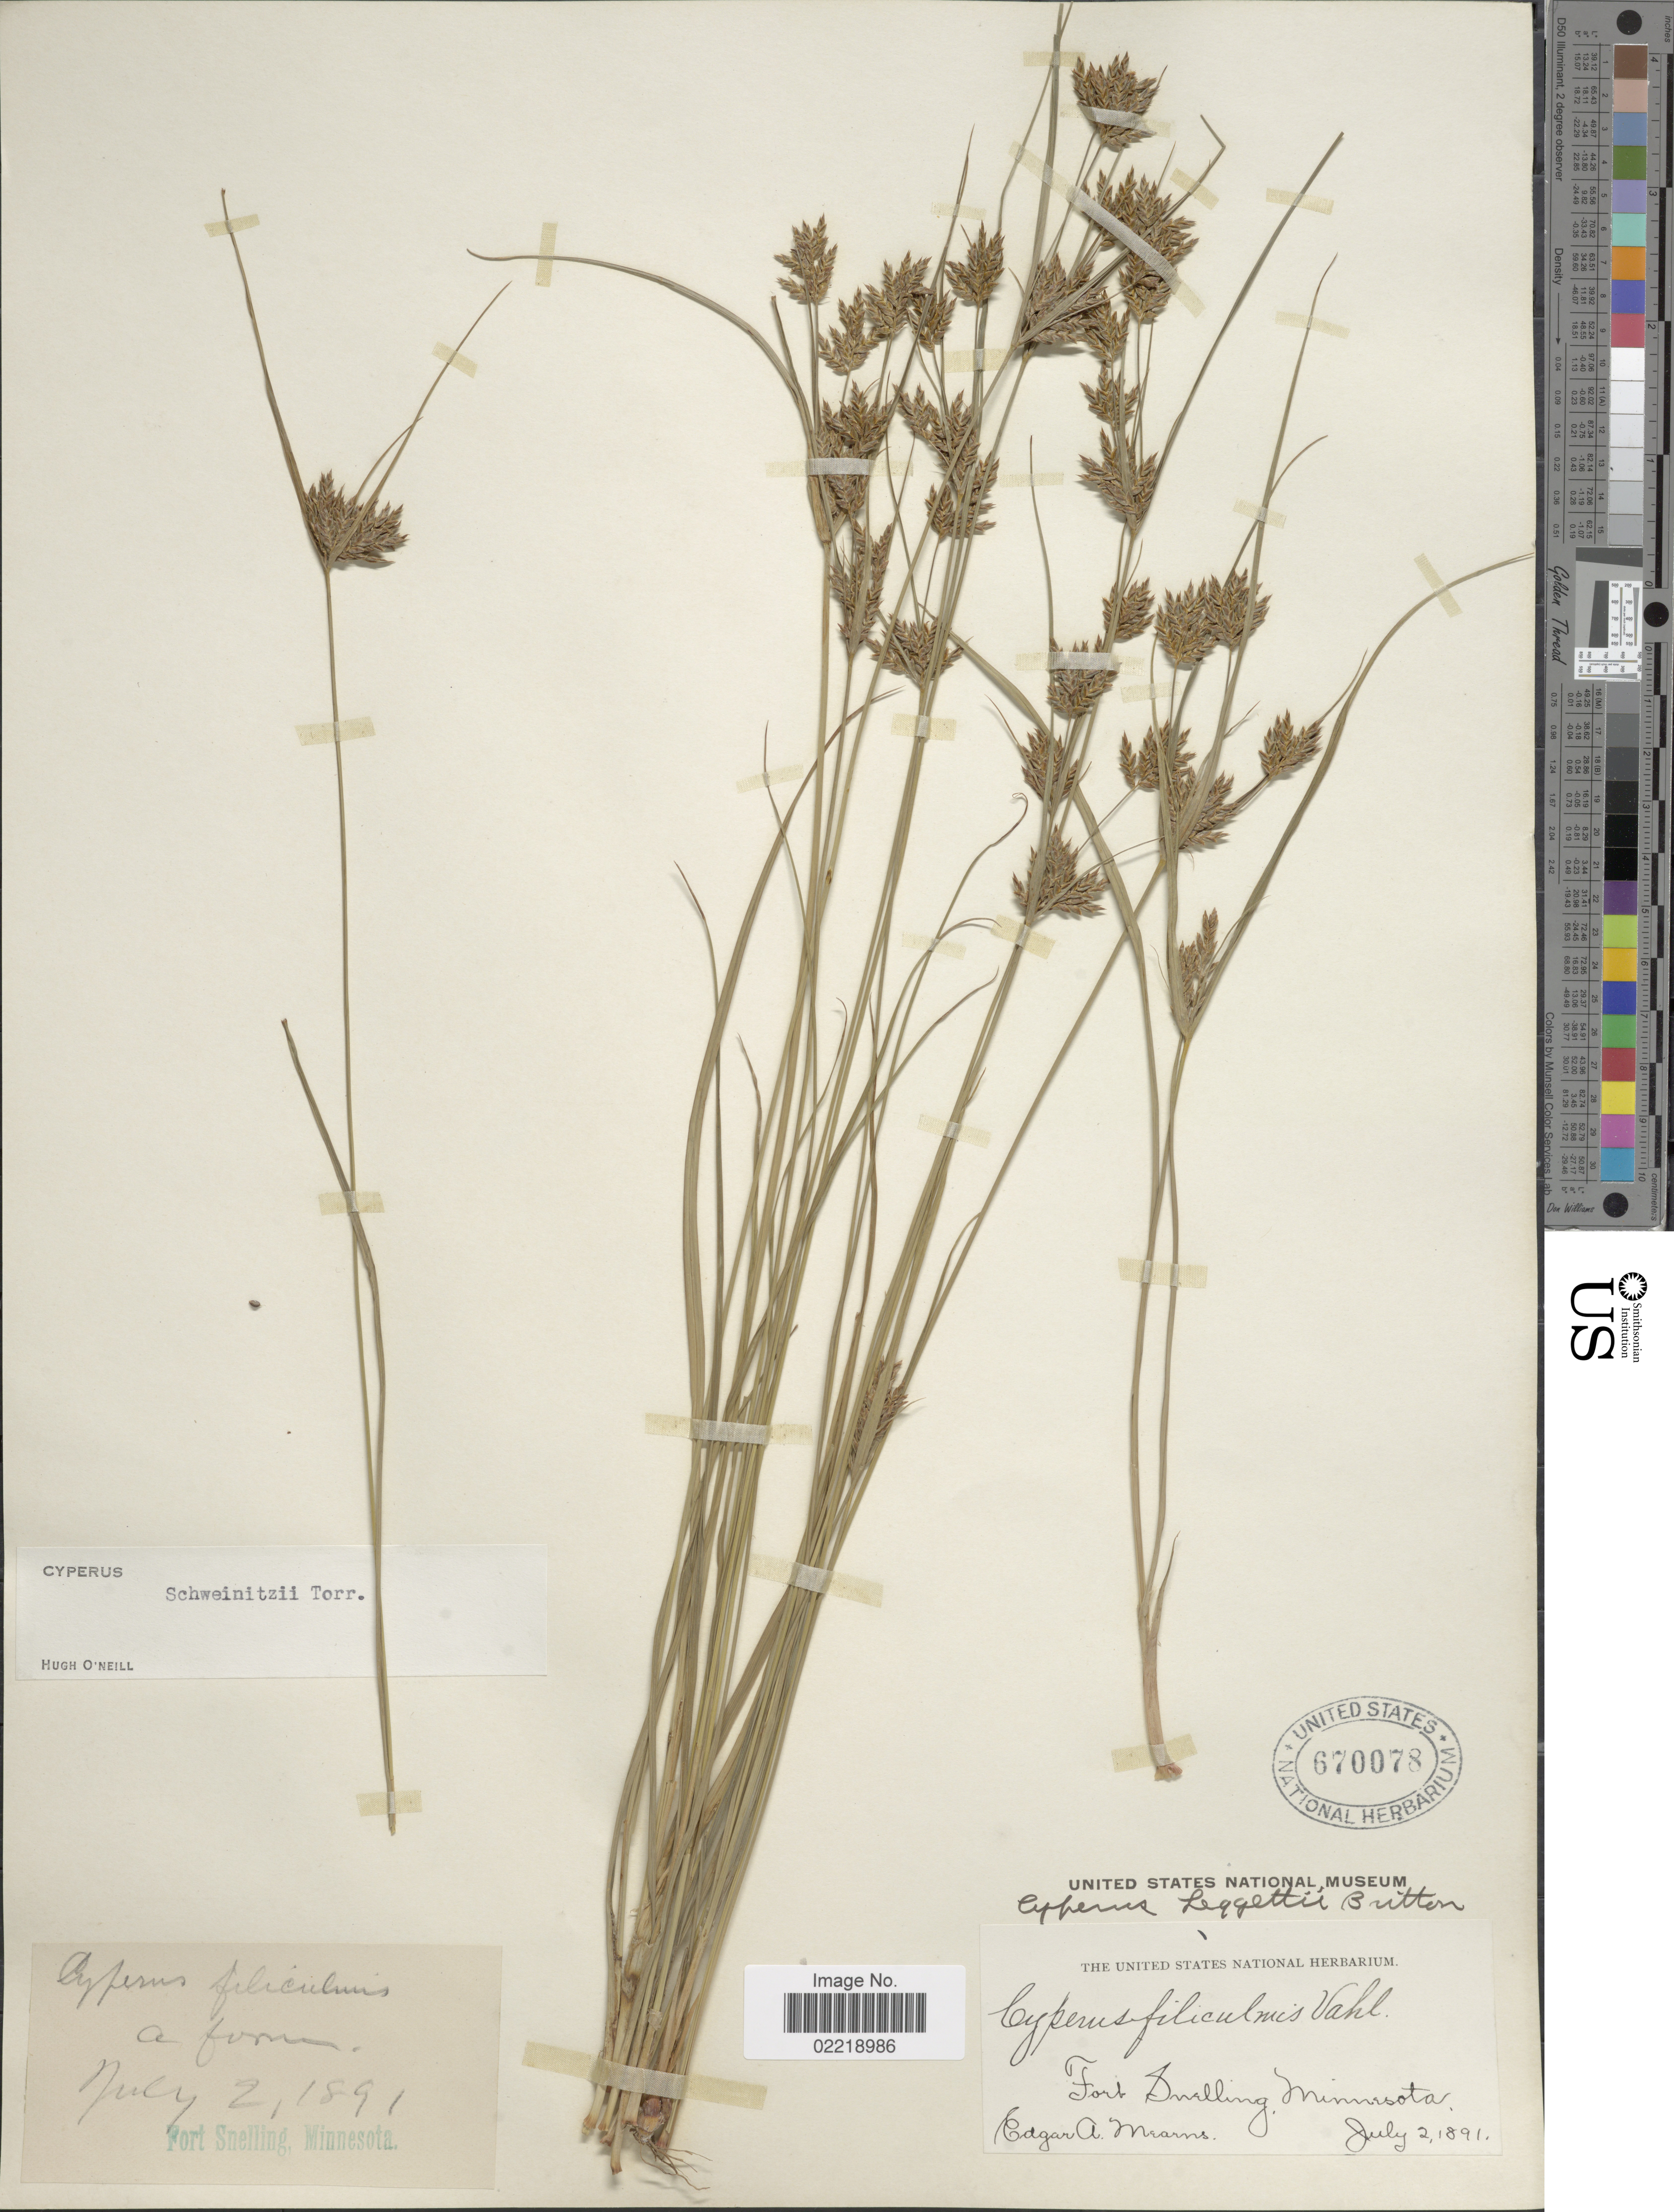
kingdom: Plantae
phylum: Tracheophyta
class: Liliopsida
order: Poales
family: Cyperaceae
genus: Cyperus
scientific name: Cyperus schweinitzii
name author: Torr.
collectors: E. A. Mearns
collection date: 1891-07-02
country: United States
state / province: Minnesota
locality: Fort Snelling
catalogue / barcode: US 670078